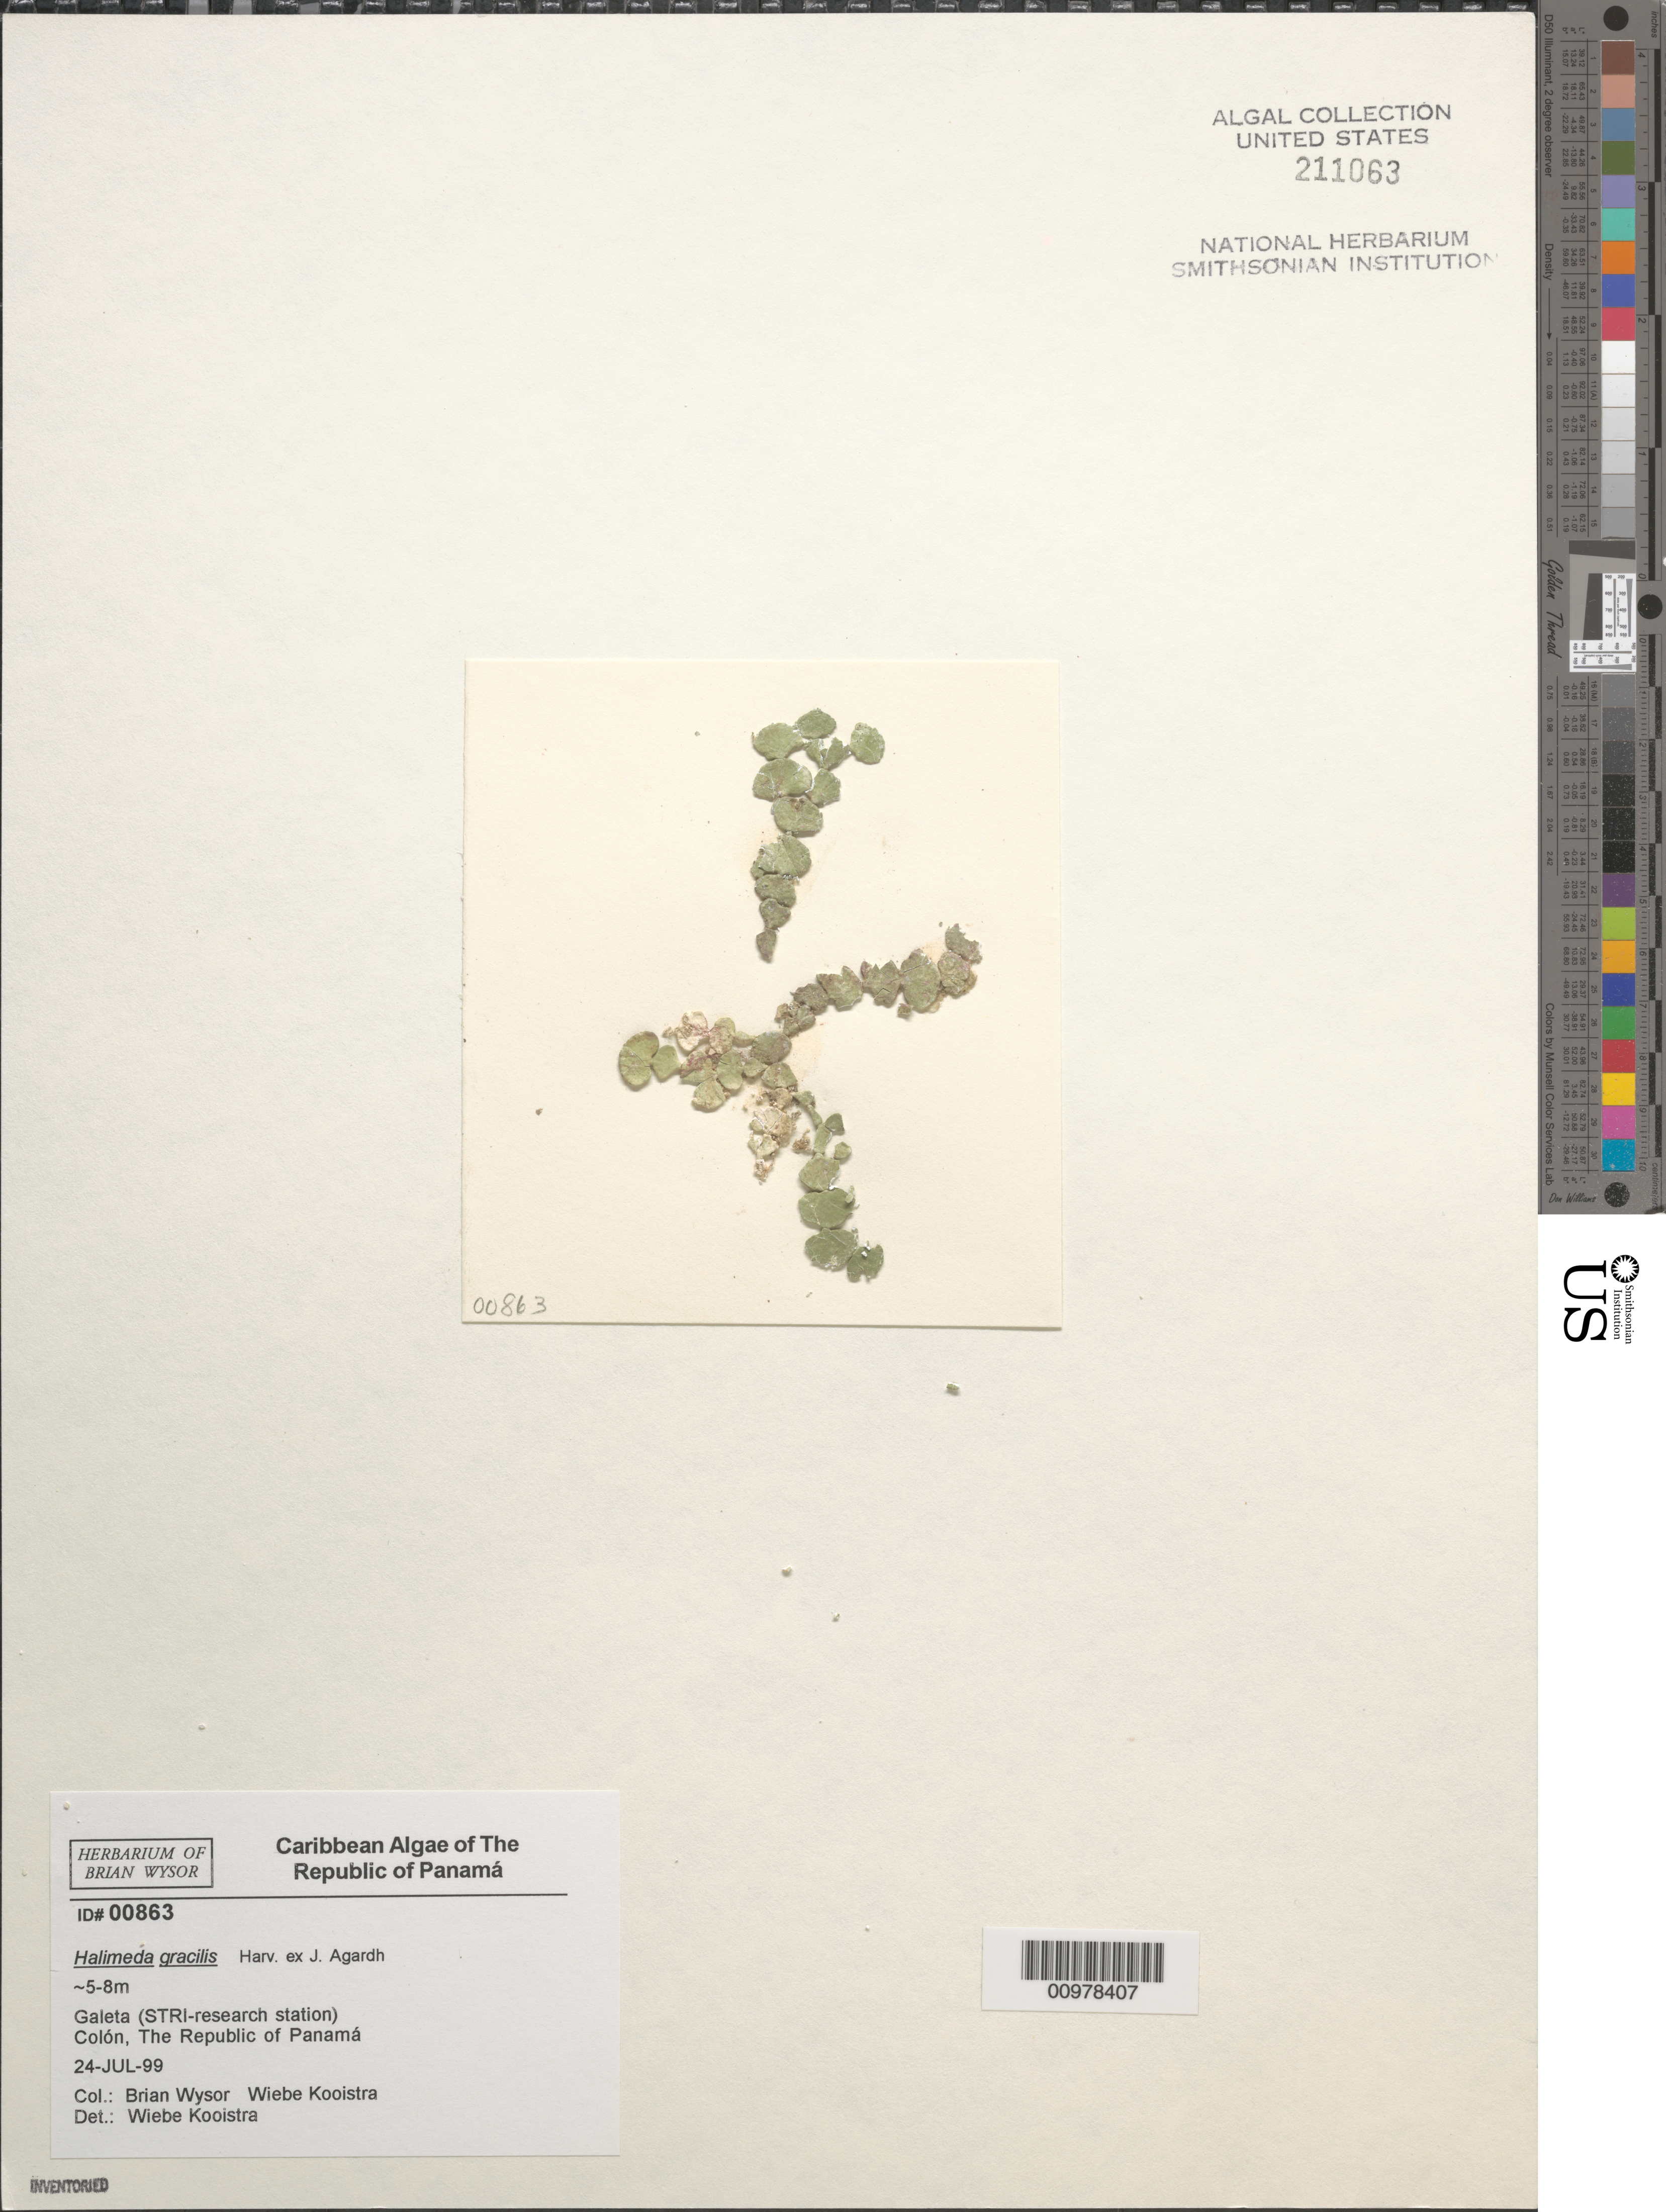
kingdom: Plantae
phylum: Chlorophyta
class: Ulvophyceae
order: Bryopsidales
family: Halimedaceae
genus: Halimeda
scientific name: Halimeda gracilis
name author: Harv. ex J. Agardh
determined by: Kooistra, Wiebe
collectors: B. Wysor & W. Kooistra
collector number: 00863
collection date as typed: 24 Jul 1999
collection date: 1999-07-24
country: Panama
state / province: Colón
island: Galeta Island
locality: STRI (Smithsonian Tropical Research Institute) research station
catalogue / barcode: US 211063